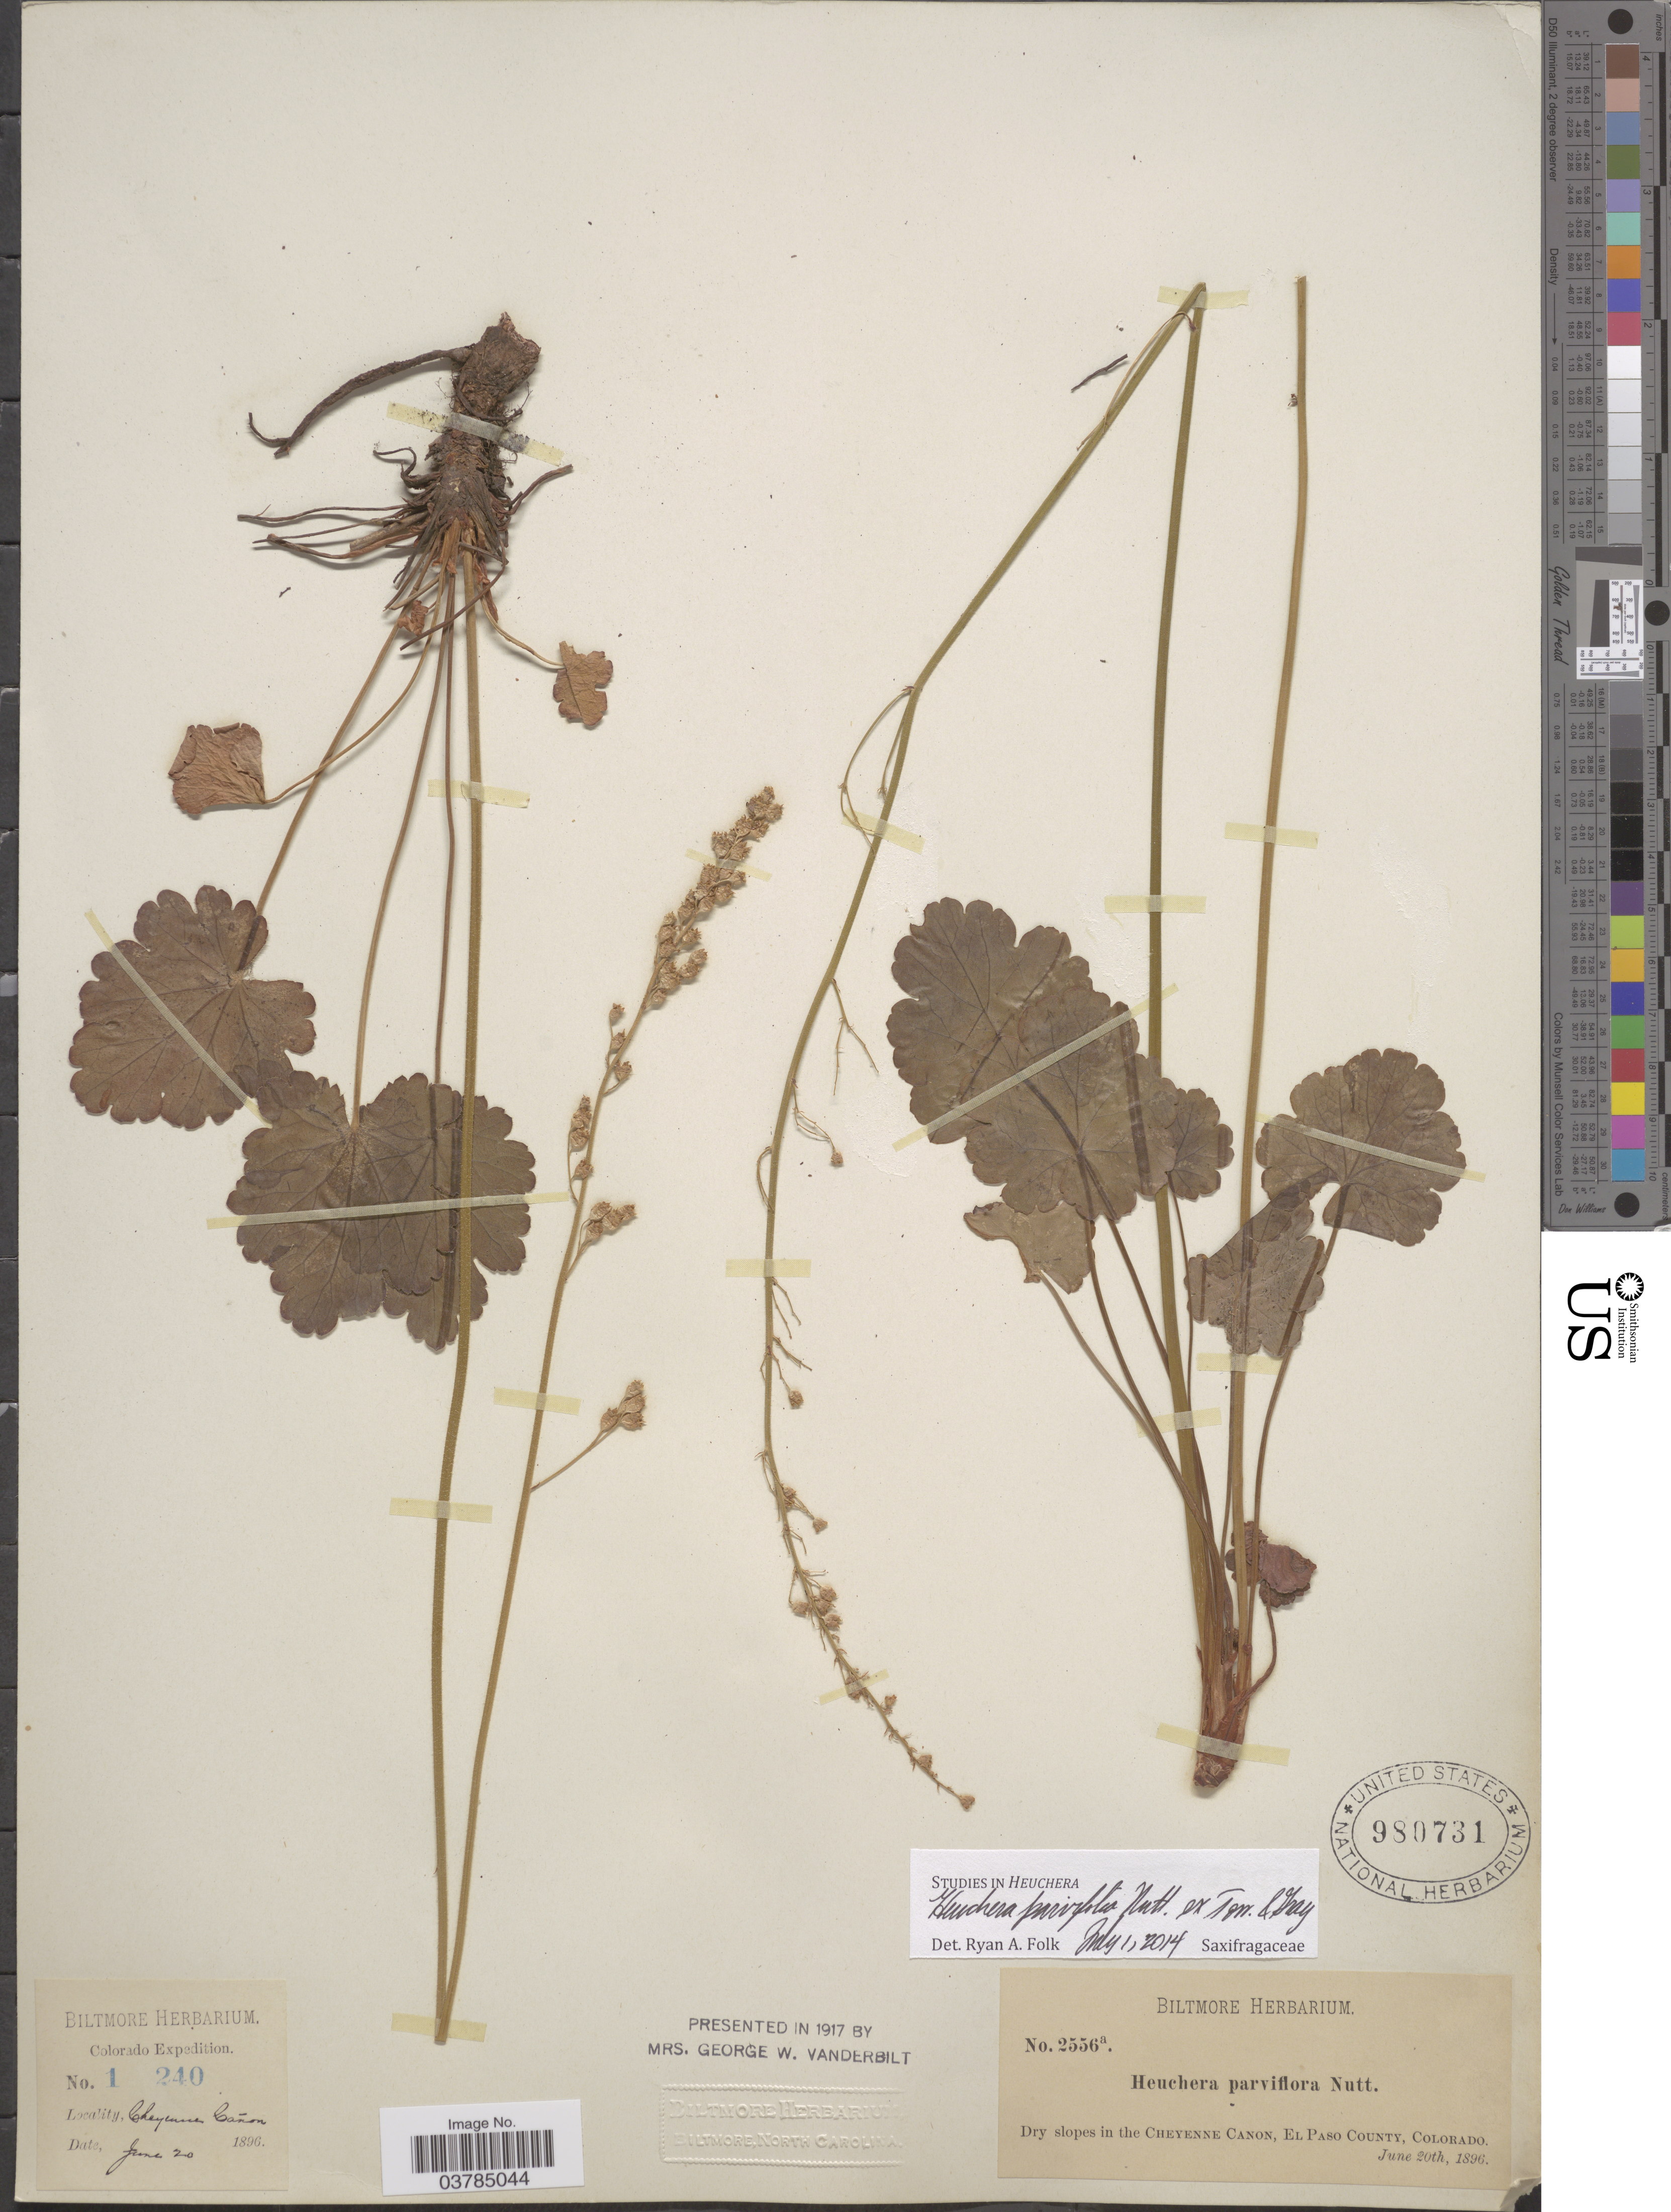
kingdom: Plantae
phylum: Tracheophyta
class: Magnoliopsida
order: Saxifragales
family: Saxifragaceae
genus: Heuchera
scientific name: Heuchera parvifolia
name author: Nutt.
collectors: ex herb. Biltmore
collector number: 2556a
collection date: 1896-06-20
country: United States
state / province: Colorado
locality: Dry slopes in the Cheyenne Canon, El Paso County.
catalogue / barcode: US 980731